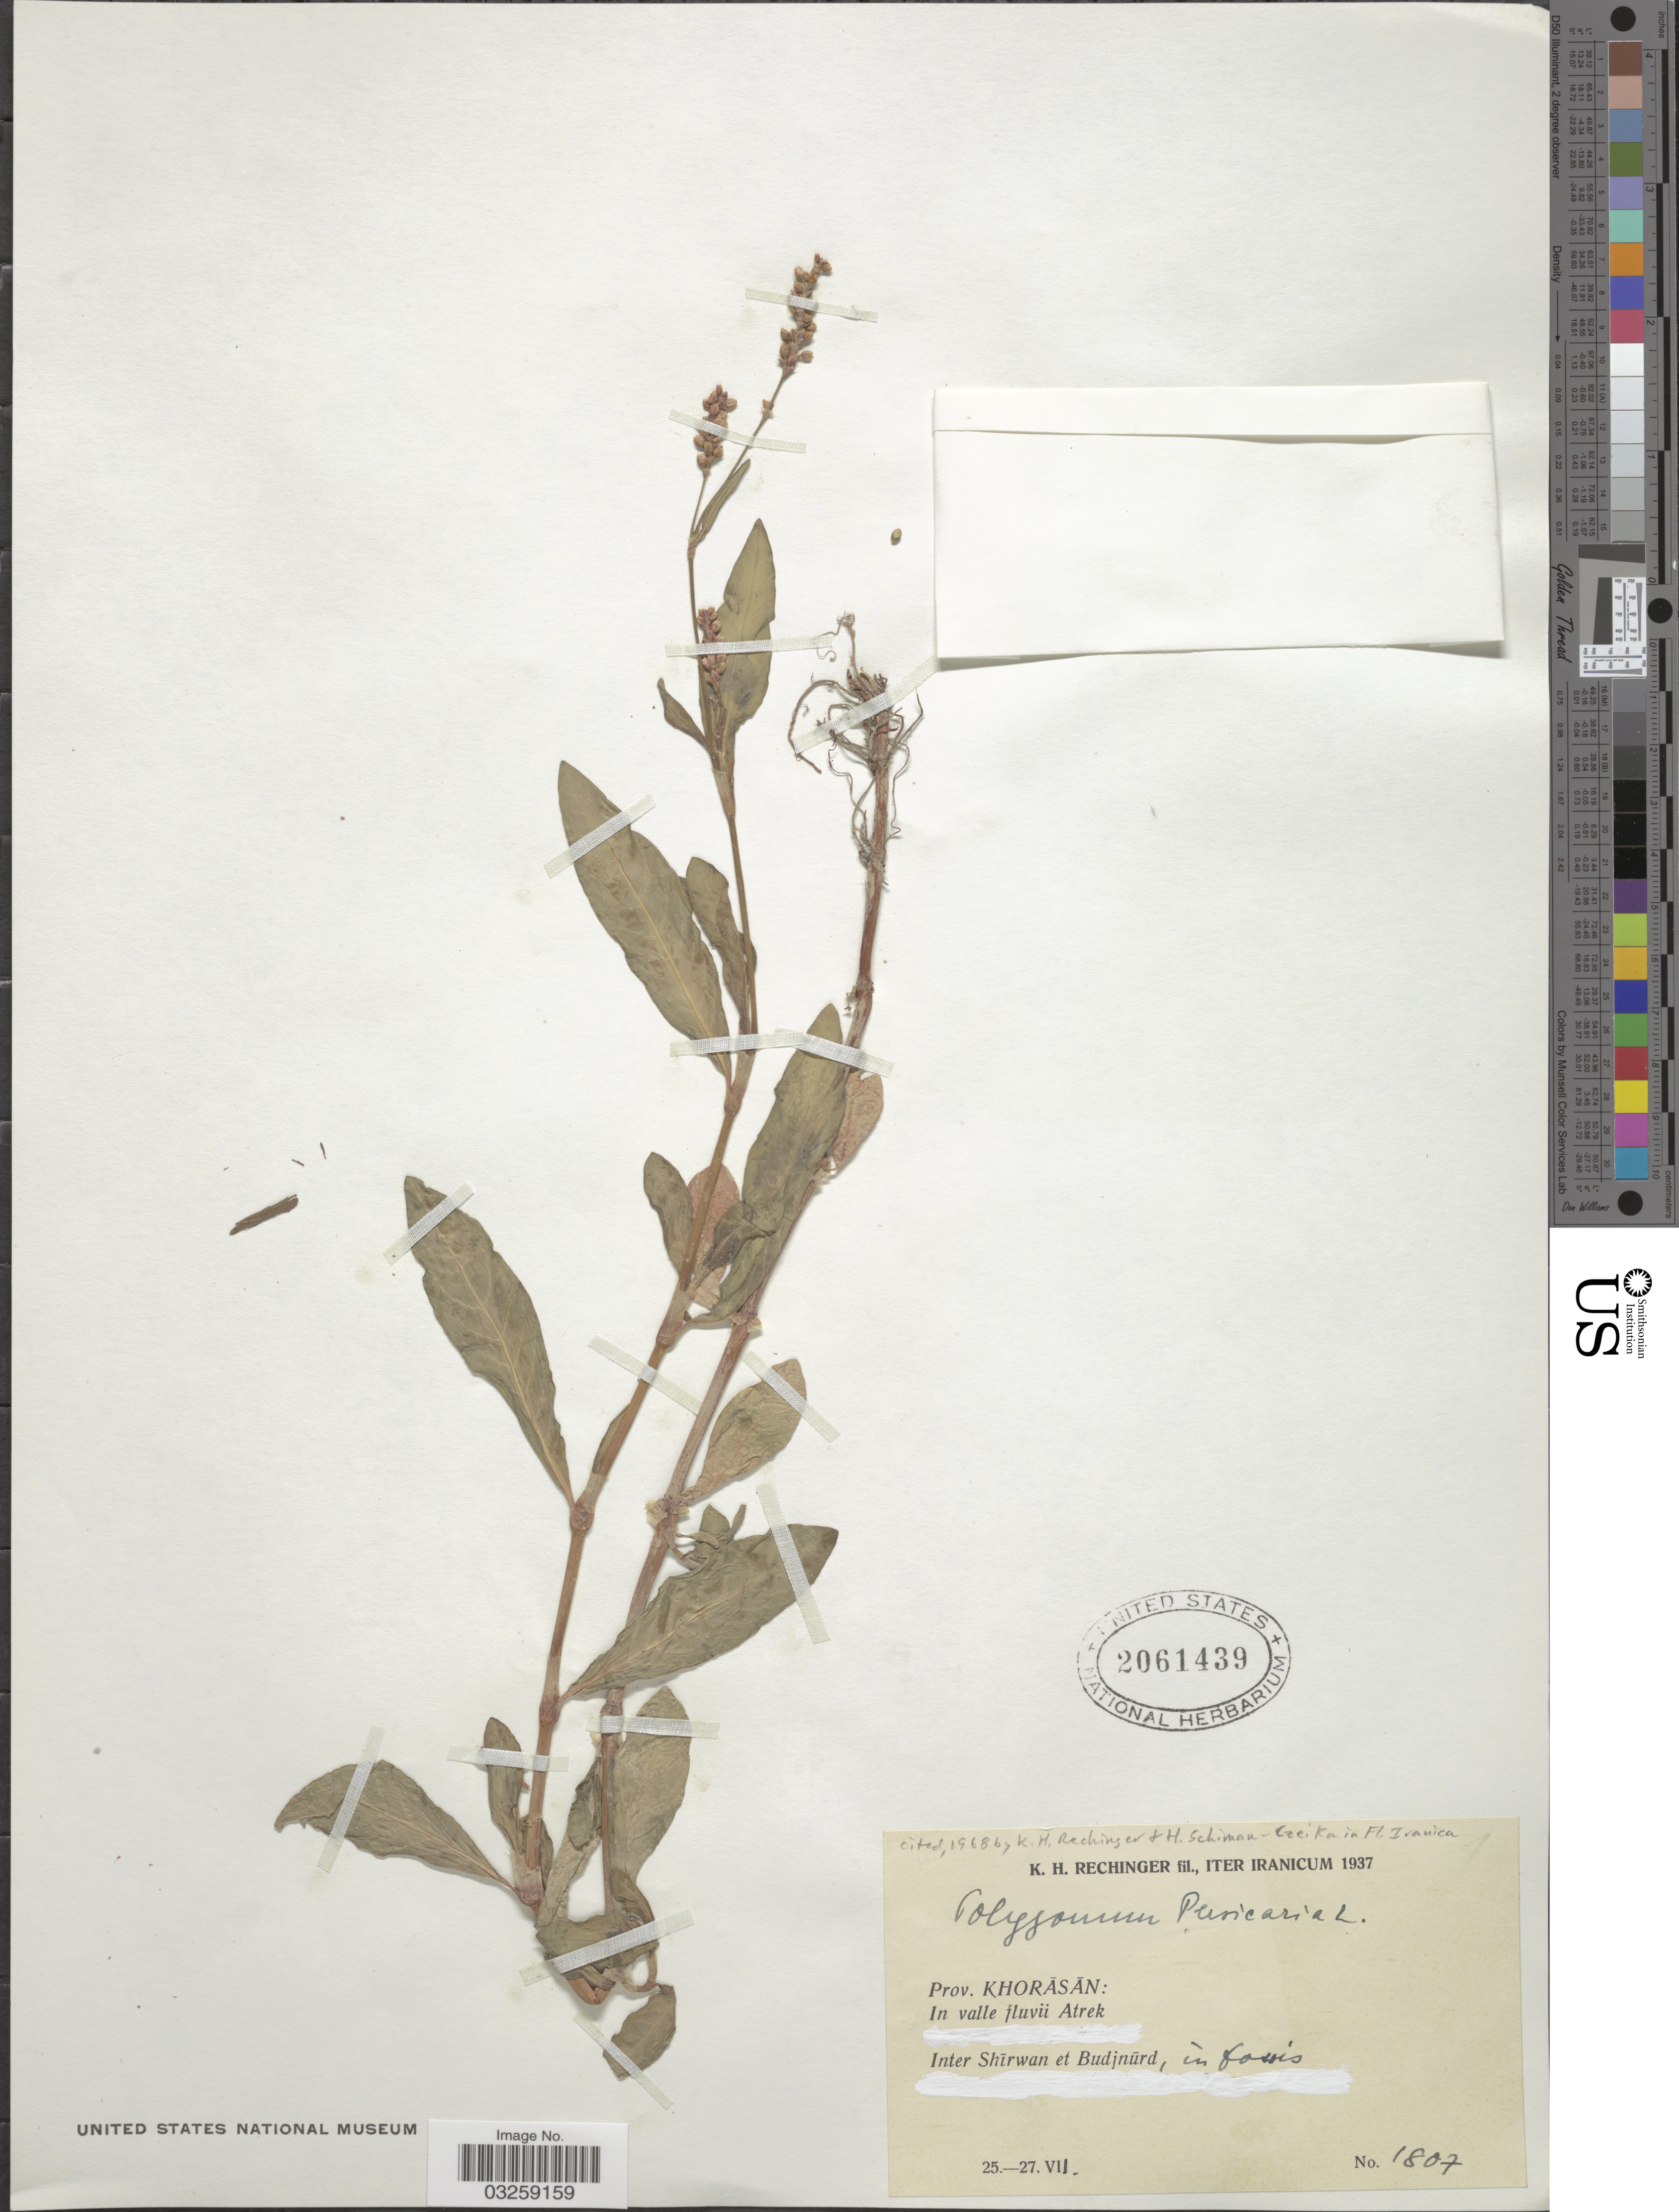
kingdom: Plantae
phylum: Tracheophyta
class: Magnoliopsida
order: Caryophyllales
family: Polygonaceae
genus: Polygonum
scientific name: Polygonum persicaria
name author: L.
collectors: K. H. Rechinger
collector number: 1807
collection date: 1937-07-25/1937-08-27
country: Iran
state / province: Khorasan [obsolete]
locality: Khorāsān: In valle fluvii Atrek. Inter Shírwan et Budjnūrd.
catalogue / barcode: US 2061439